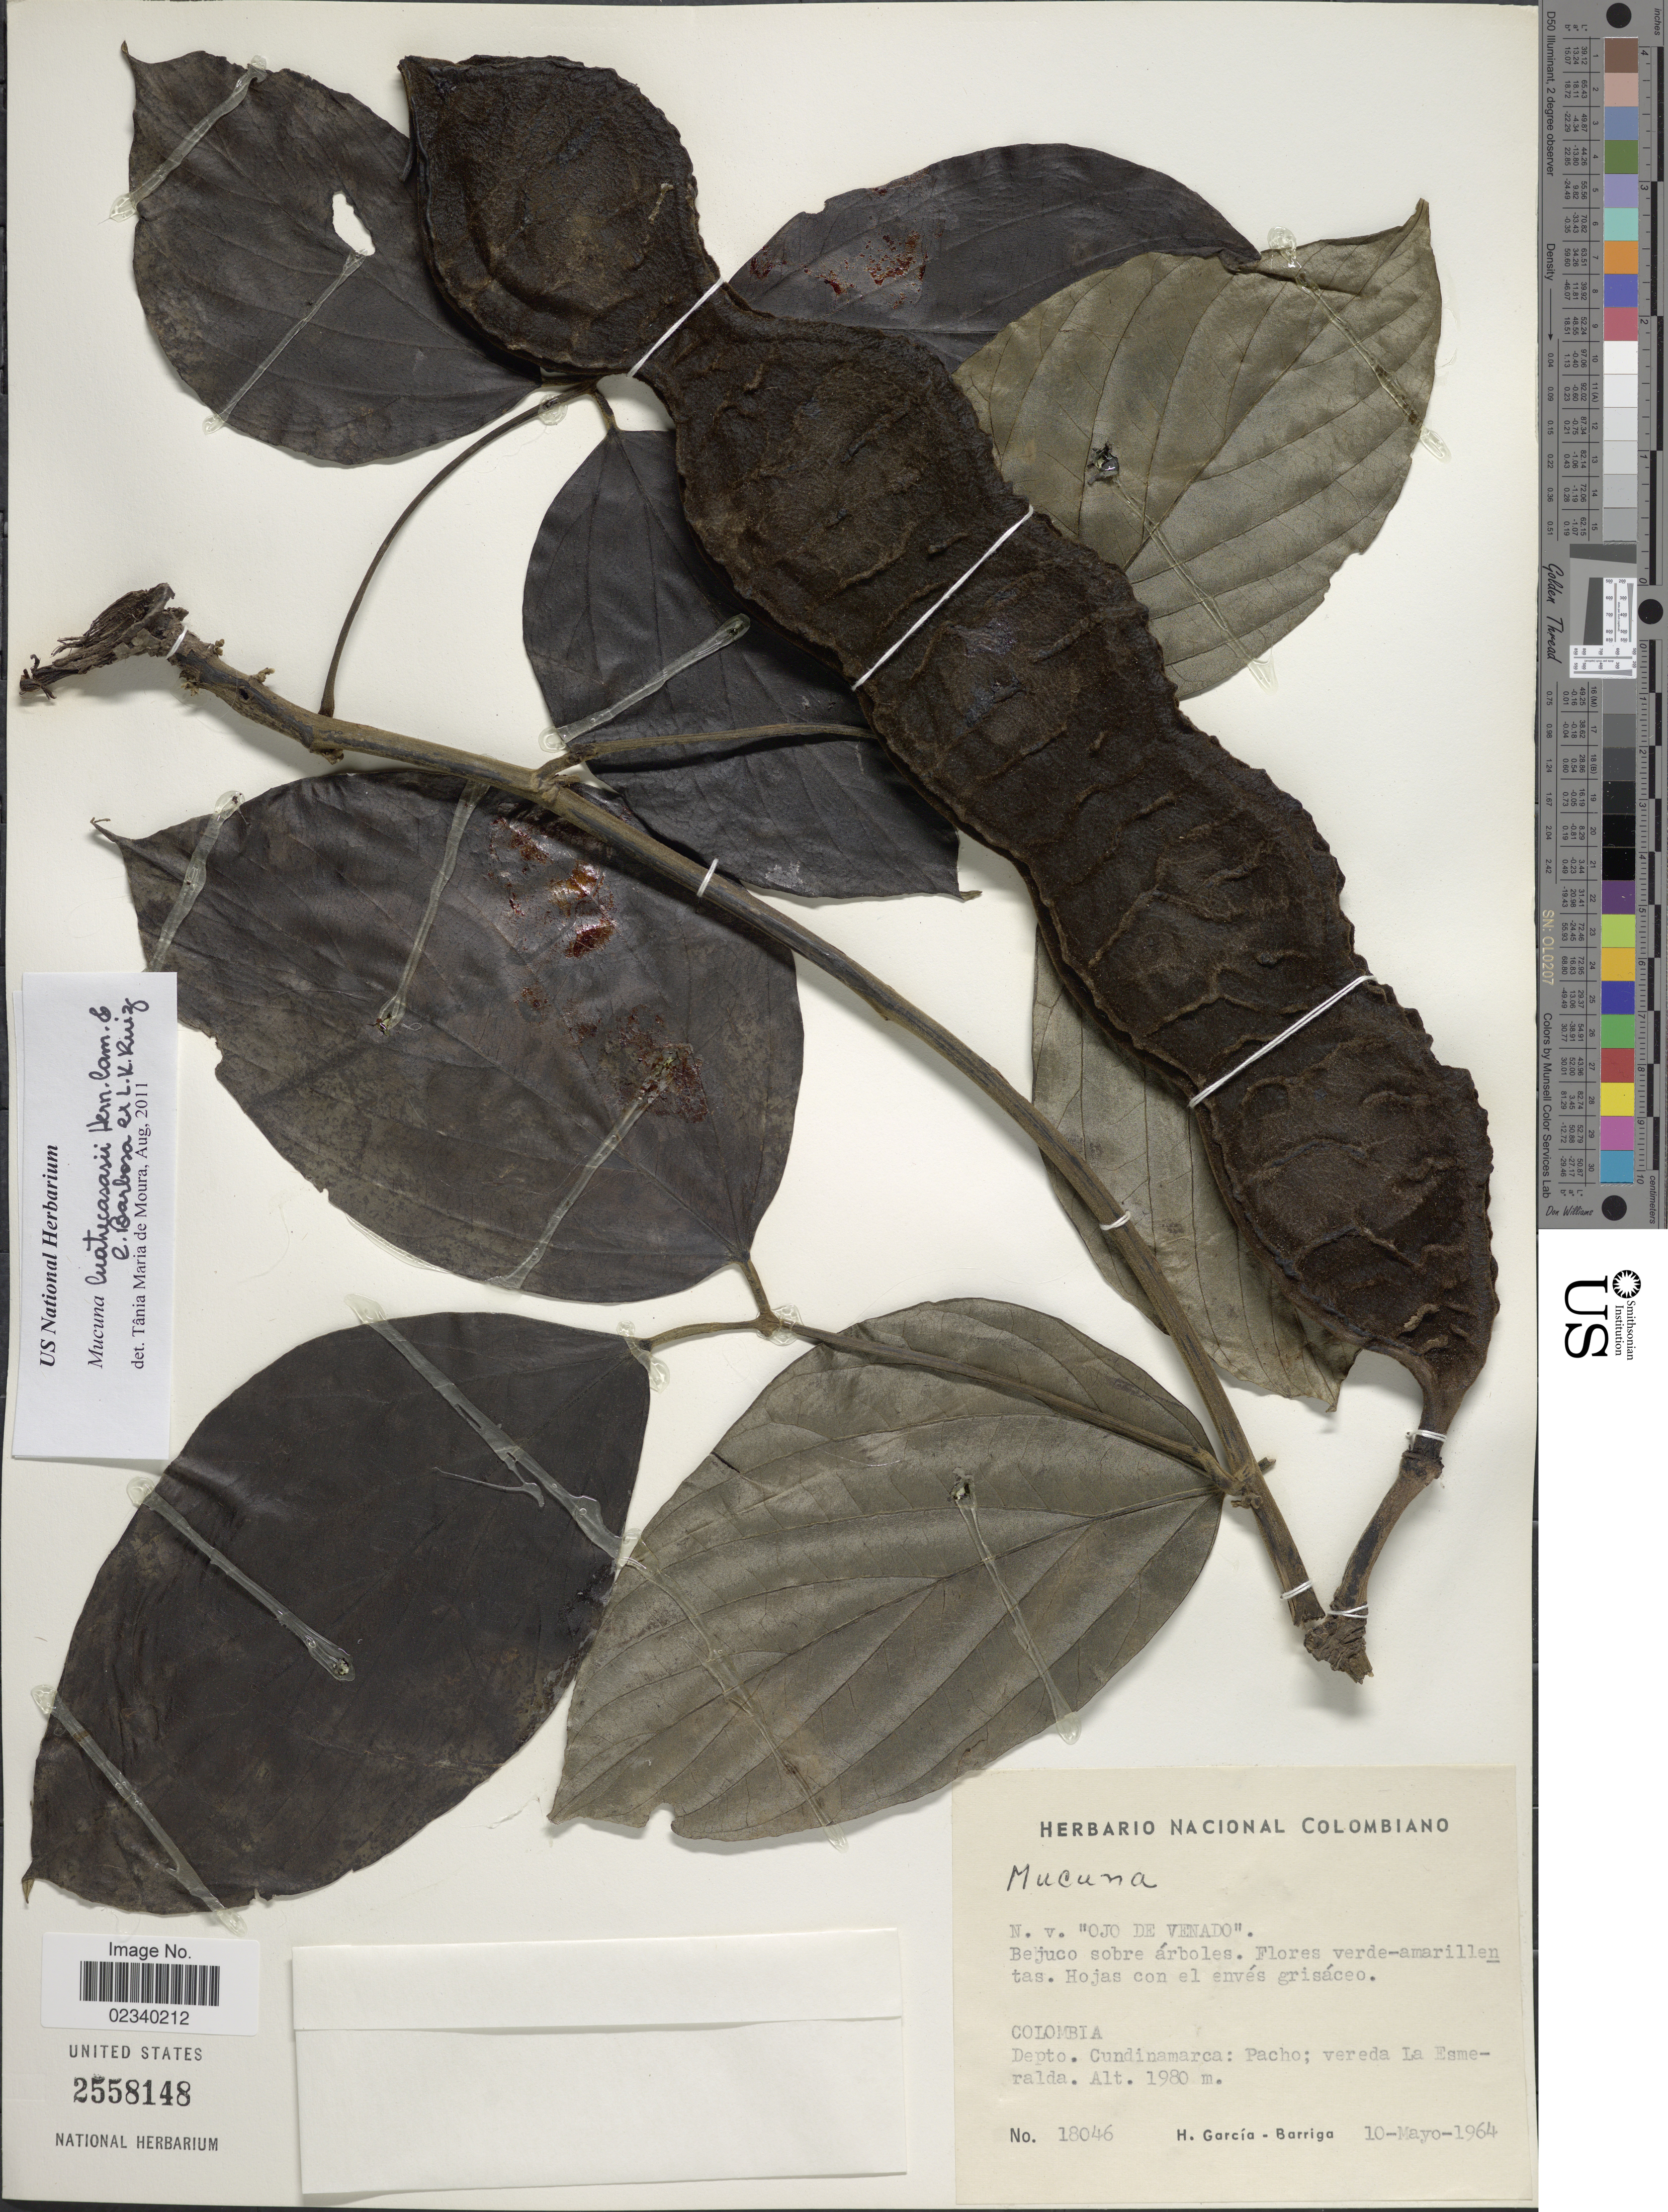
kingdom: Plantae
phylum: Tracheophyta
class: Magnoliopsida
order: Fabales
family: Fabaceae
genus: Mucuna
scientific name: Mucuna cuatrecasasii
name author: Hern. Cam. & C. Barbosa ex L.K. Ruiz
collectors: H. García Barriga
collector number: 18046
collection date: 1964-05-10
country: Colombia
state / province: Cundinamarca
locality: Depto. Cundinamarca: Pacho; vereda Las Esmeralda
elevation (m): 1980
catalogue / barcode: US 2558148